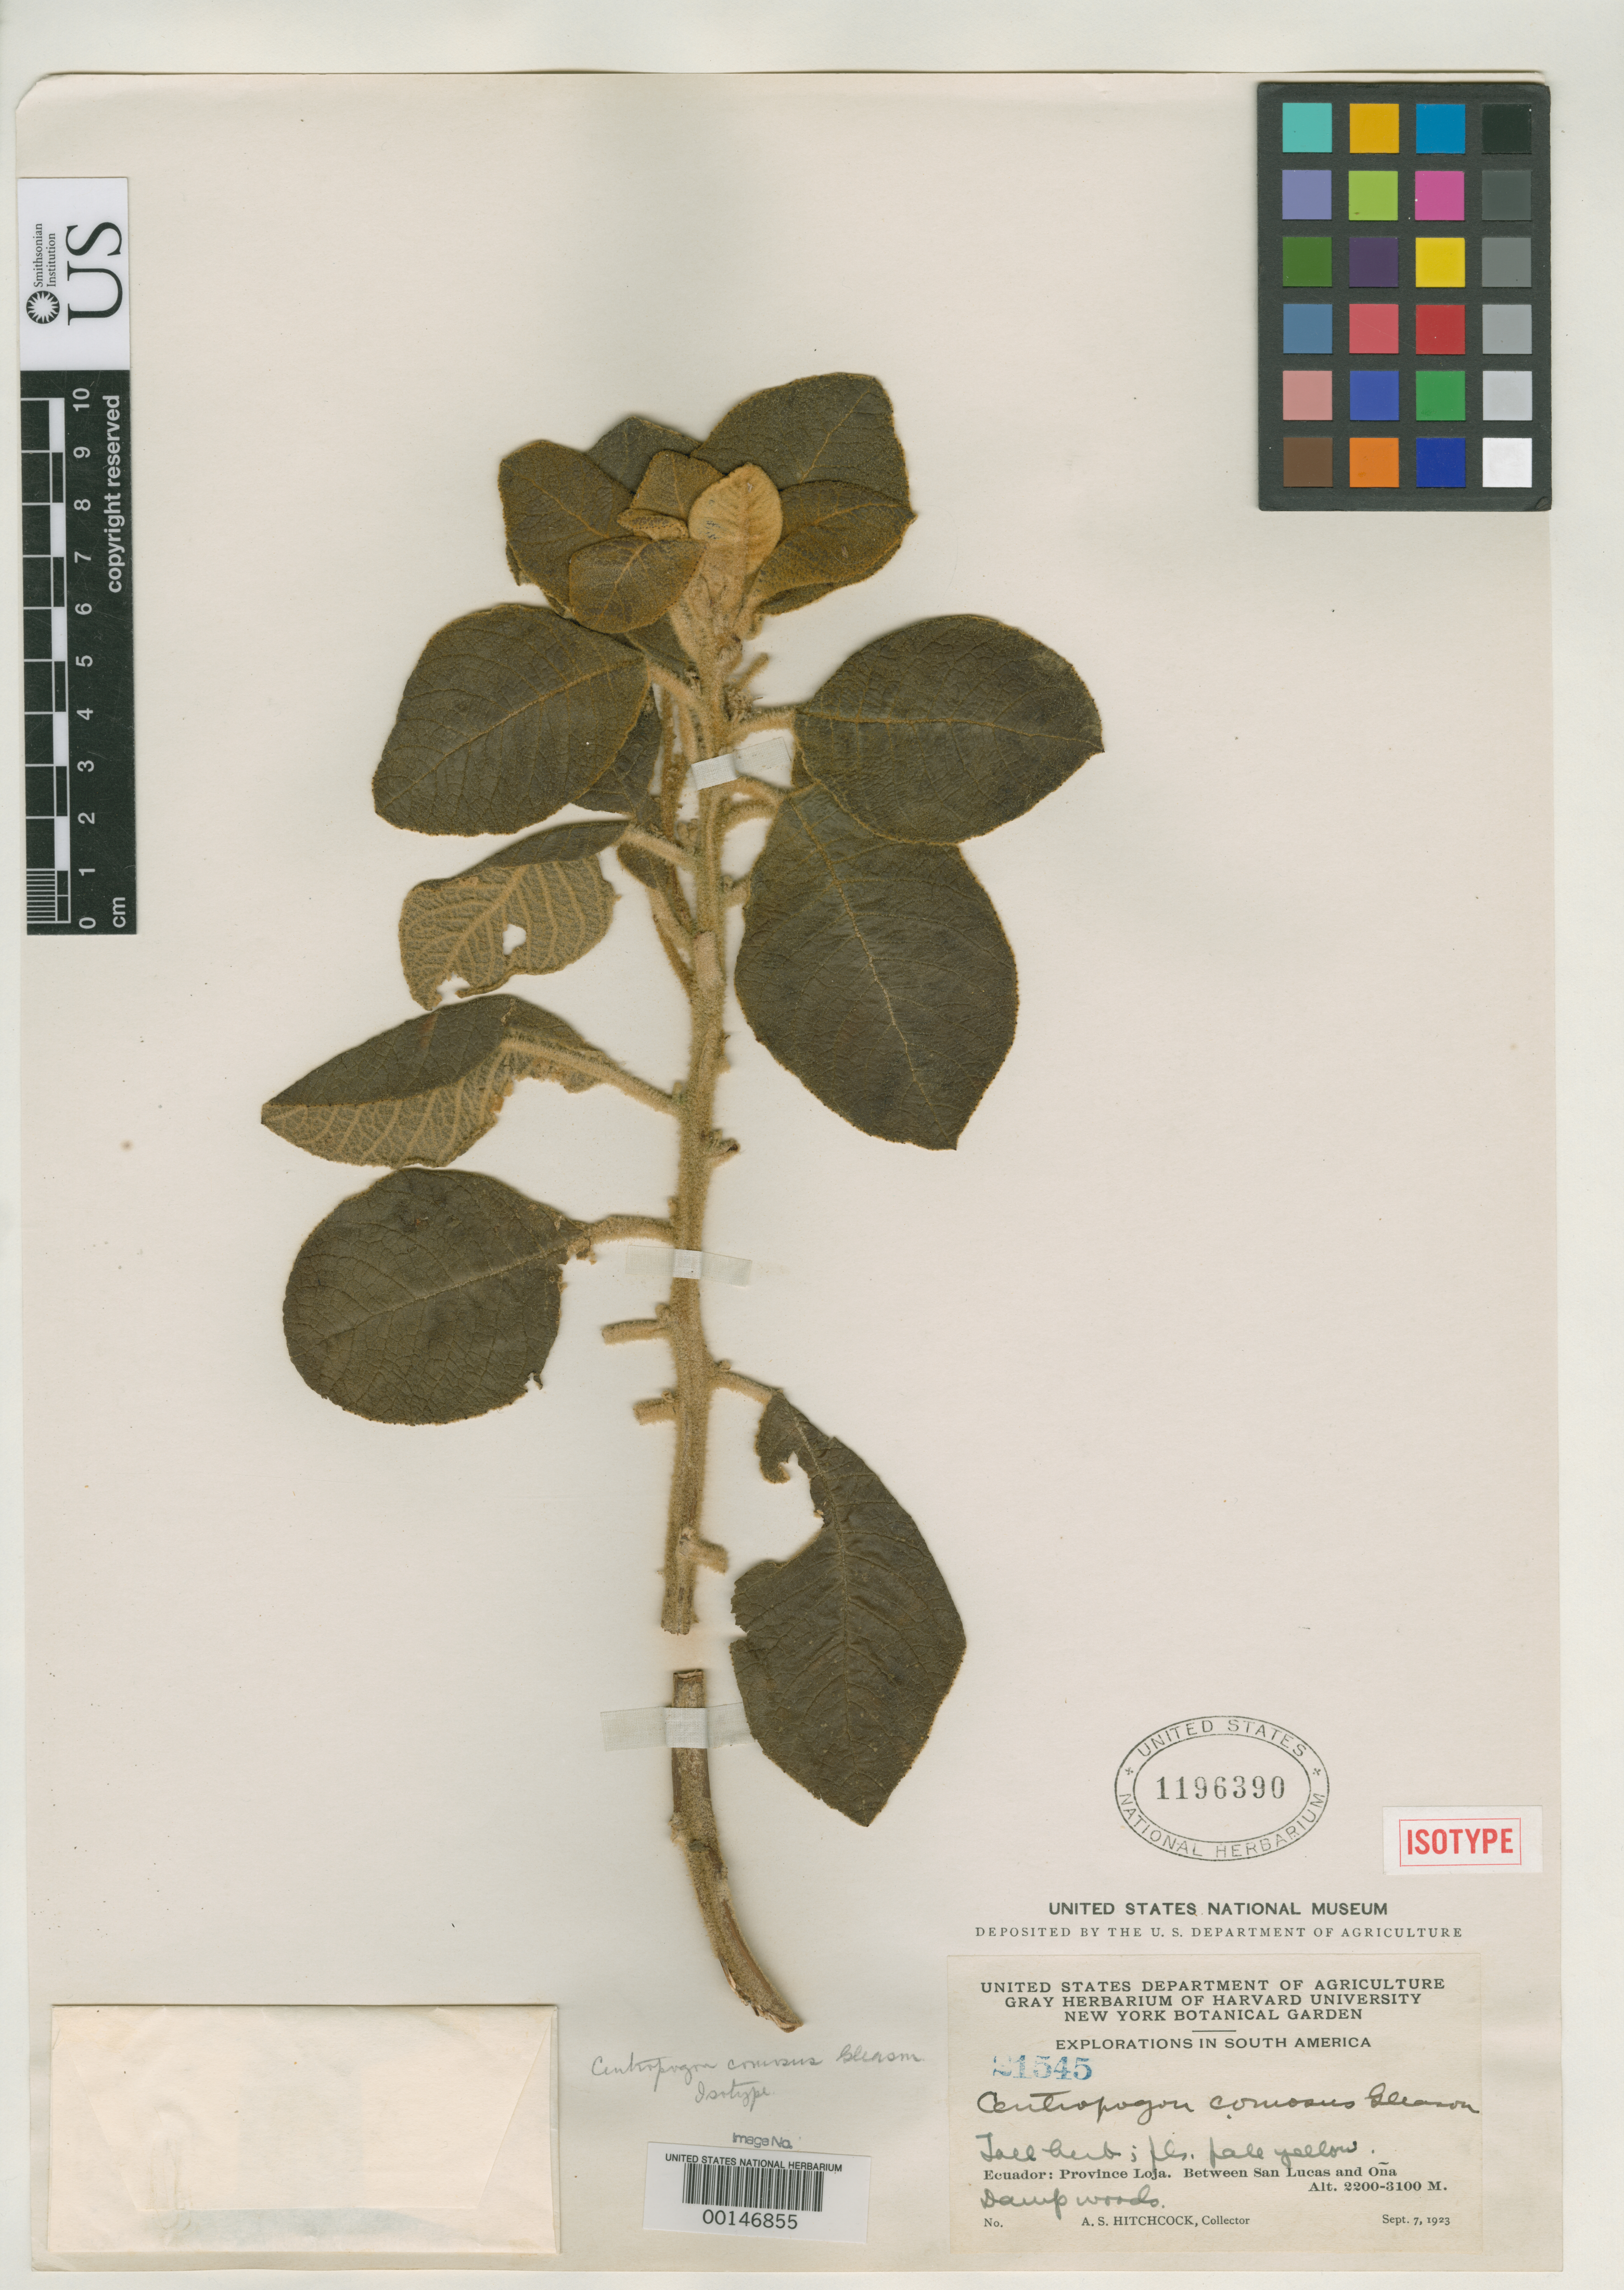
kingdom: Plantae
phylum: Tracheophyta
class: Magnoliopsida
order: Asterales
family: Campanulaceae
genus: Centropogon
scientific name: Centropogon comosus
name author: Gleason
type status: Isotype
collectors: A. S. Hitchcock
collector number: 21545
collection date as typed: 07 Sep 1923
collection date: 1923-09-07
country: Ecuador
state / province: Loja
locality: Between San Lucas & Ona.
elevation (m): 2200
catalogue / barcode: US 1196390